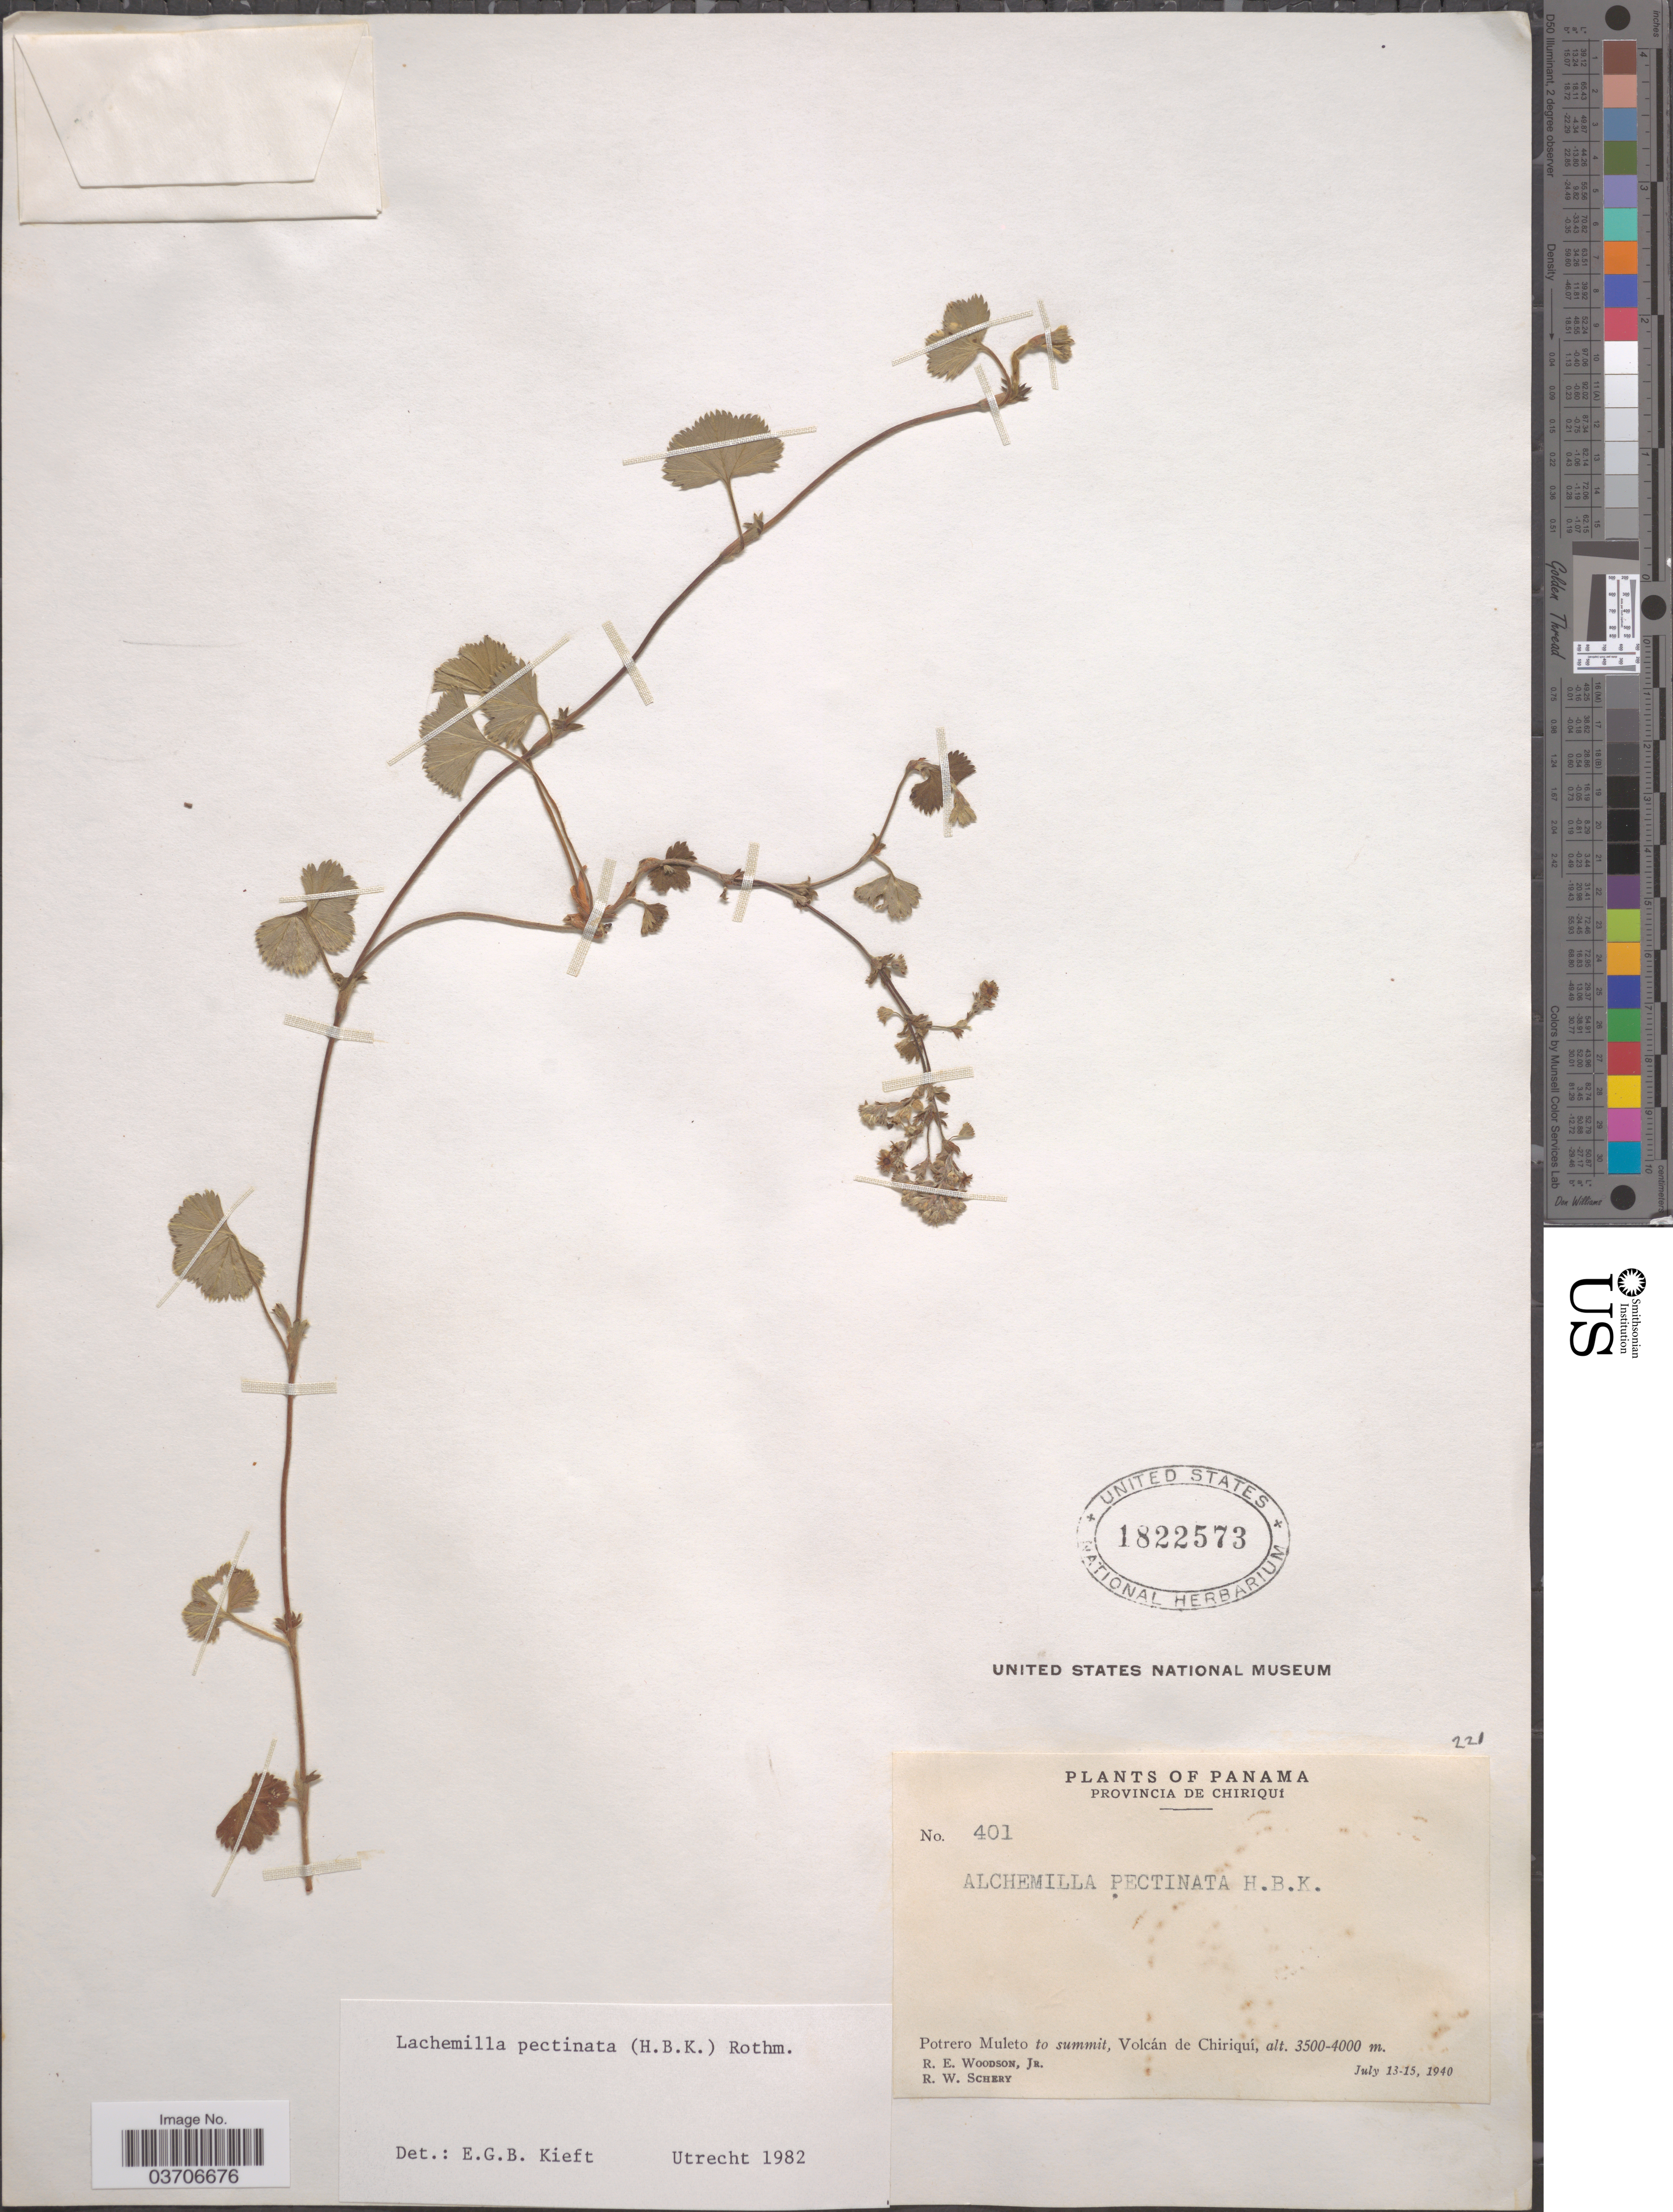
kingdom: Plantae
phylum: Tracheophyta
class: Magnoliopsida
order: Rosales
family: Rosaceae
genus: Lachemilla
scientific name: Lachemilla pectinata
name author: (Kunth) Rothm.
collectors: R. E. Woodson & R. W. Schery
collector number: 401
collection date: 1940-07-13/1940-07-15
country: Panama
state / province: Chiriqui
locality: Potrero Muleto to summit, Volcán de Chiriquí.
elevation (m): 3400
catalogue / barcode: US 1822573